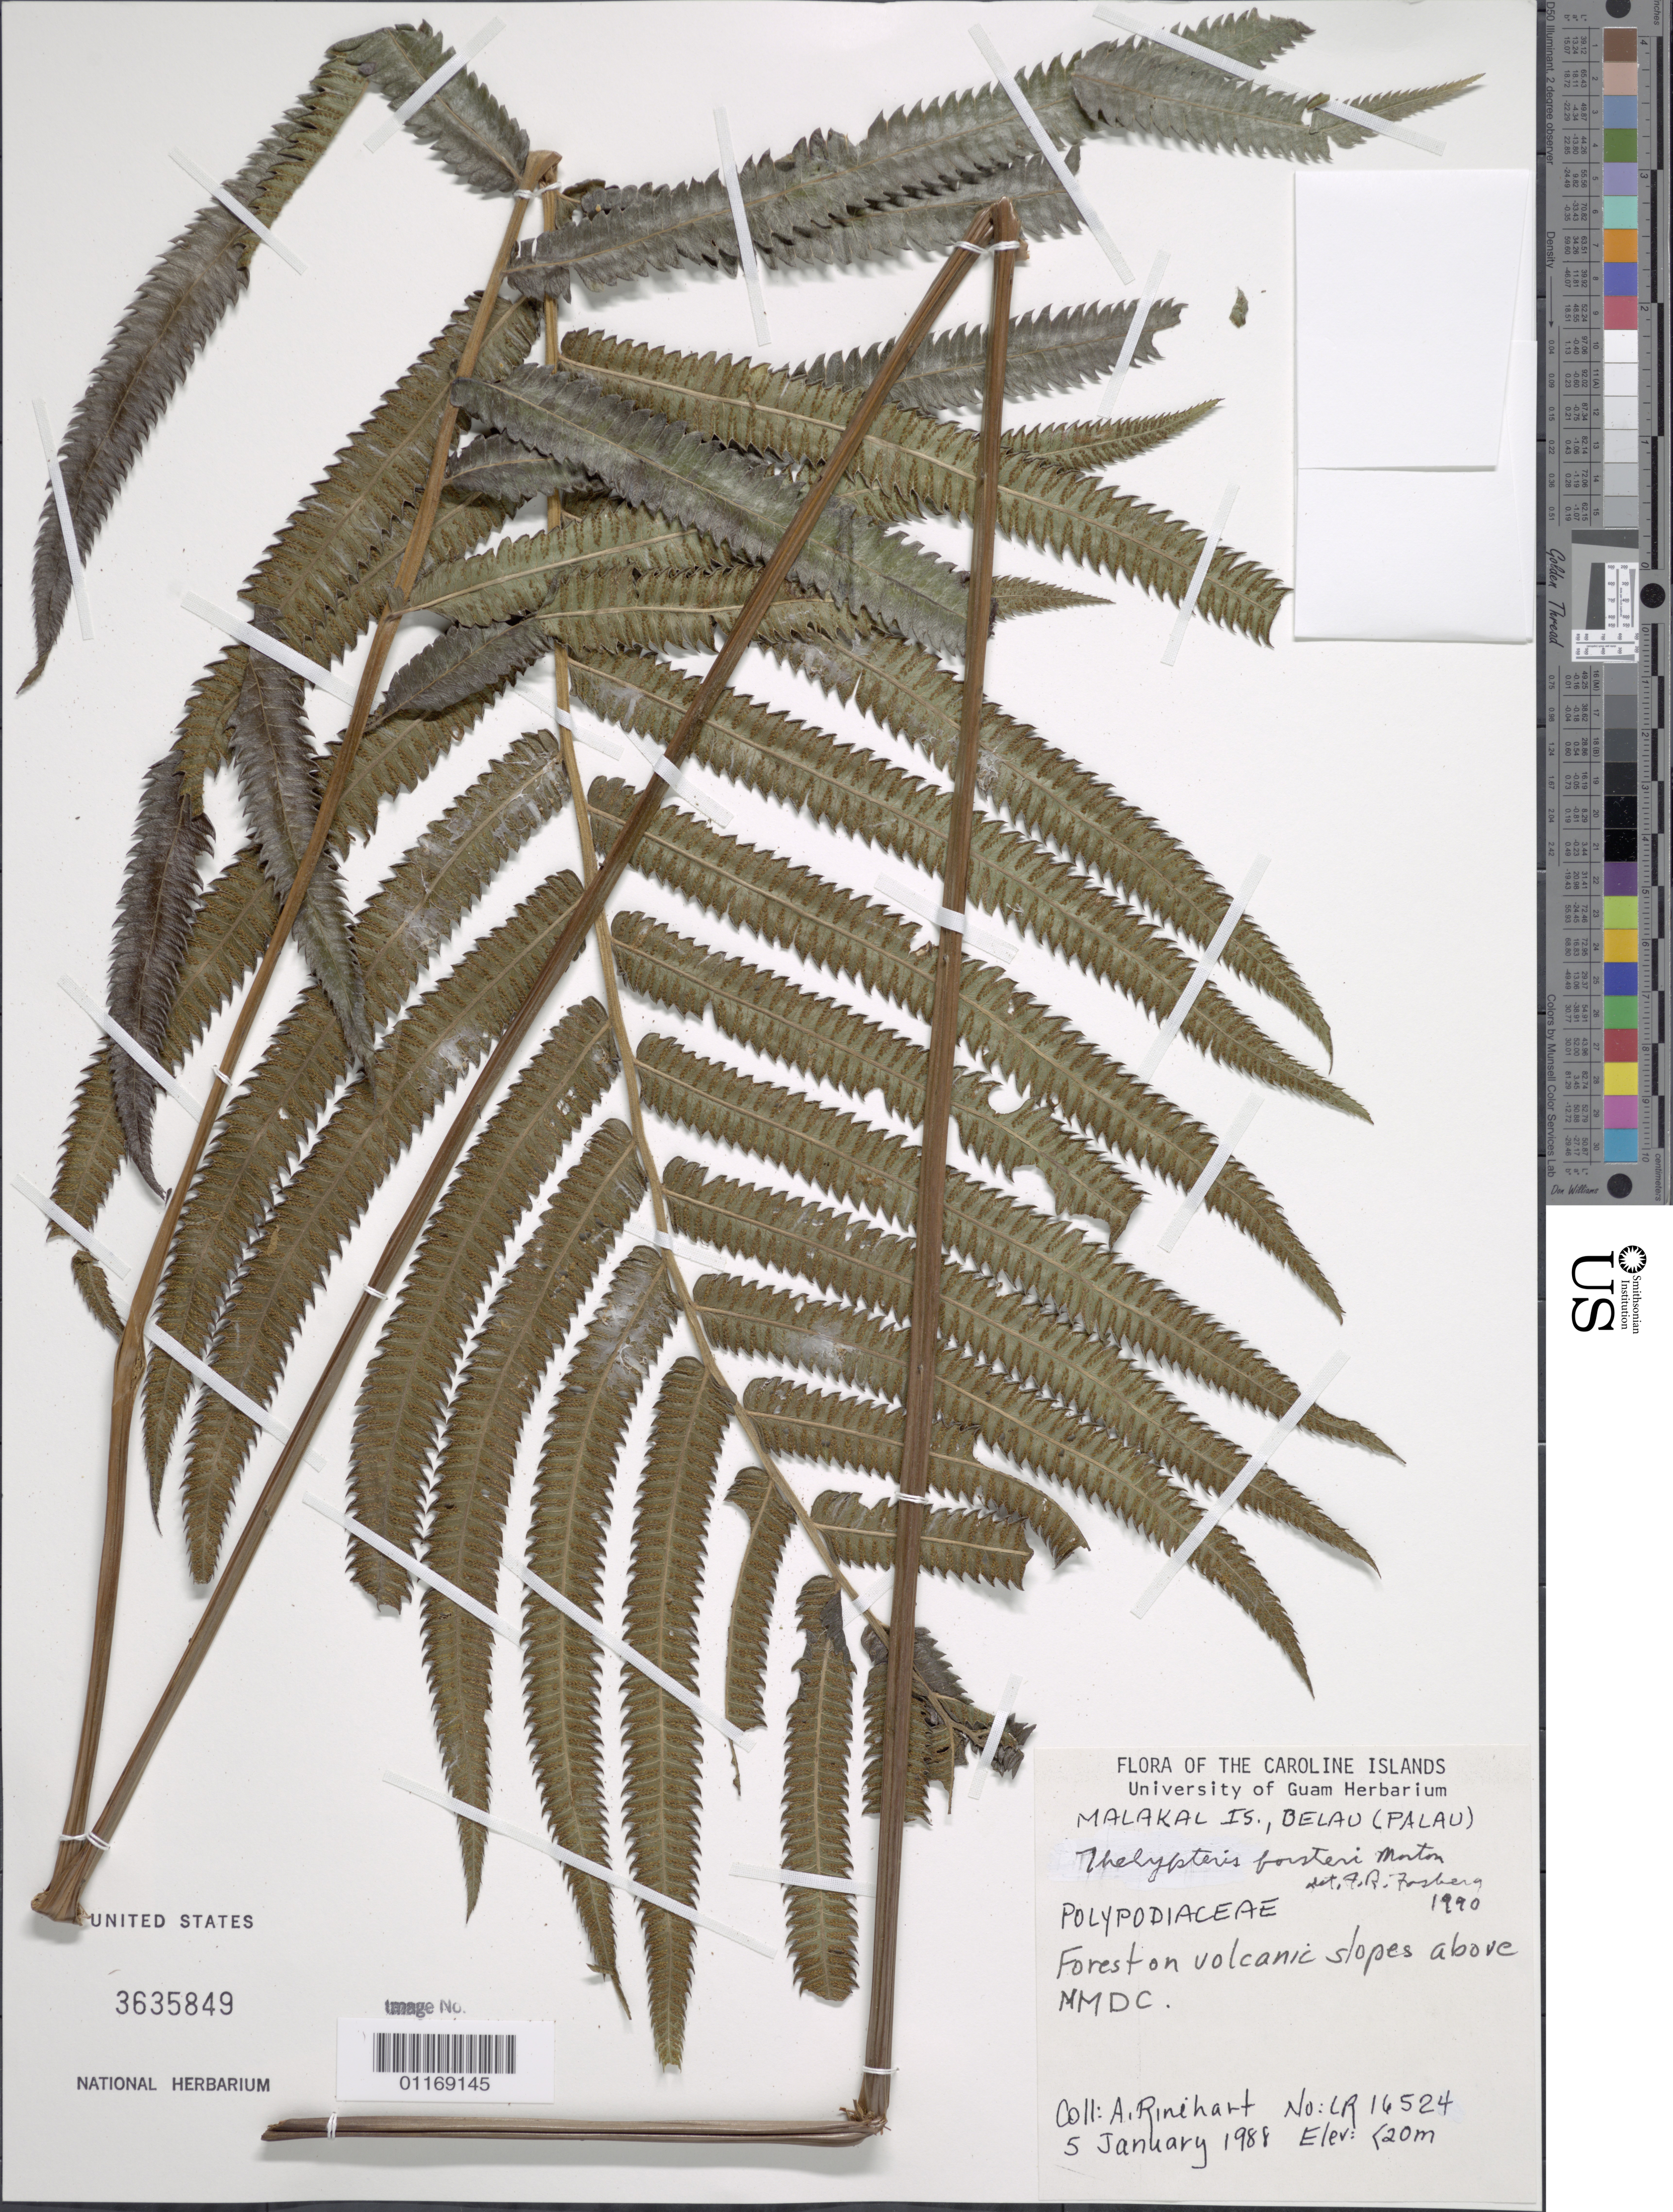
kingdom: Plantae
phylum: Tracheophyta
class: Polypodiopsida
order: Polypodiales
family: Thelypteridaceae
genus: Sphaerostephanos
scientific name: Sphaerostephanos invisus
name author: (G. Forst.) Holttum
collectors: A. Rinehart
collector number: LR16524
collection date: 1988-01-05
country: Palau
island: Ngemelachel (Malakal)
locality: Slopes above MMDC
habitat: forest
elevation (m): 20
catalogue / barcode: US 3635849